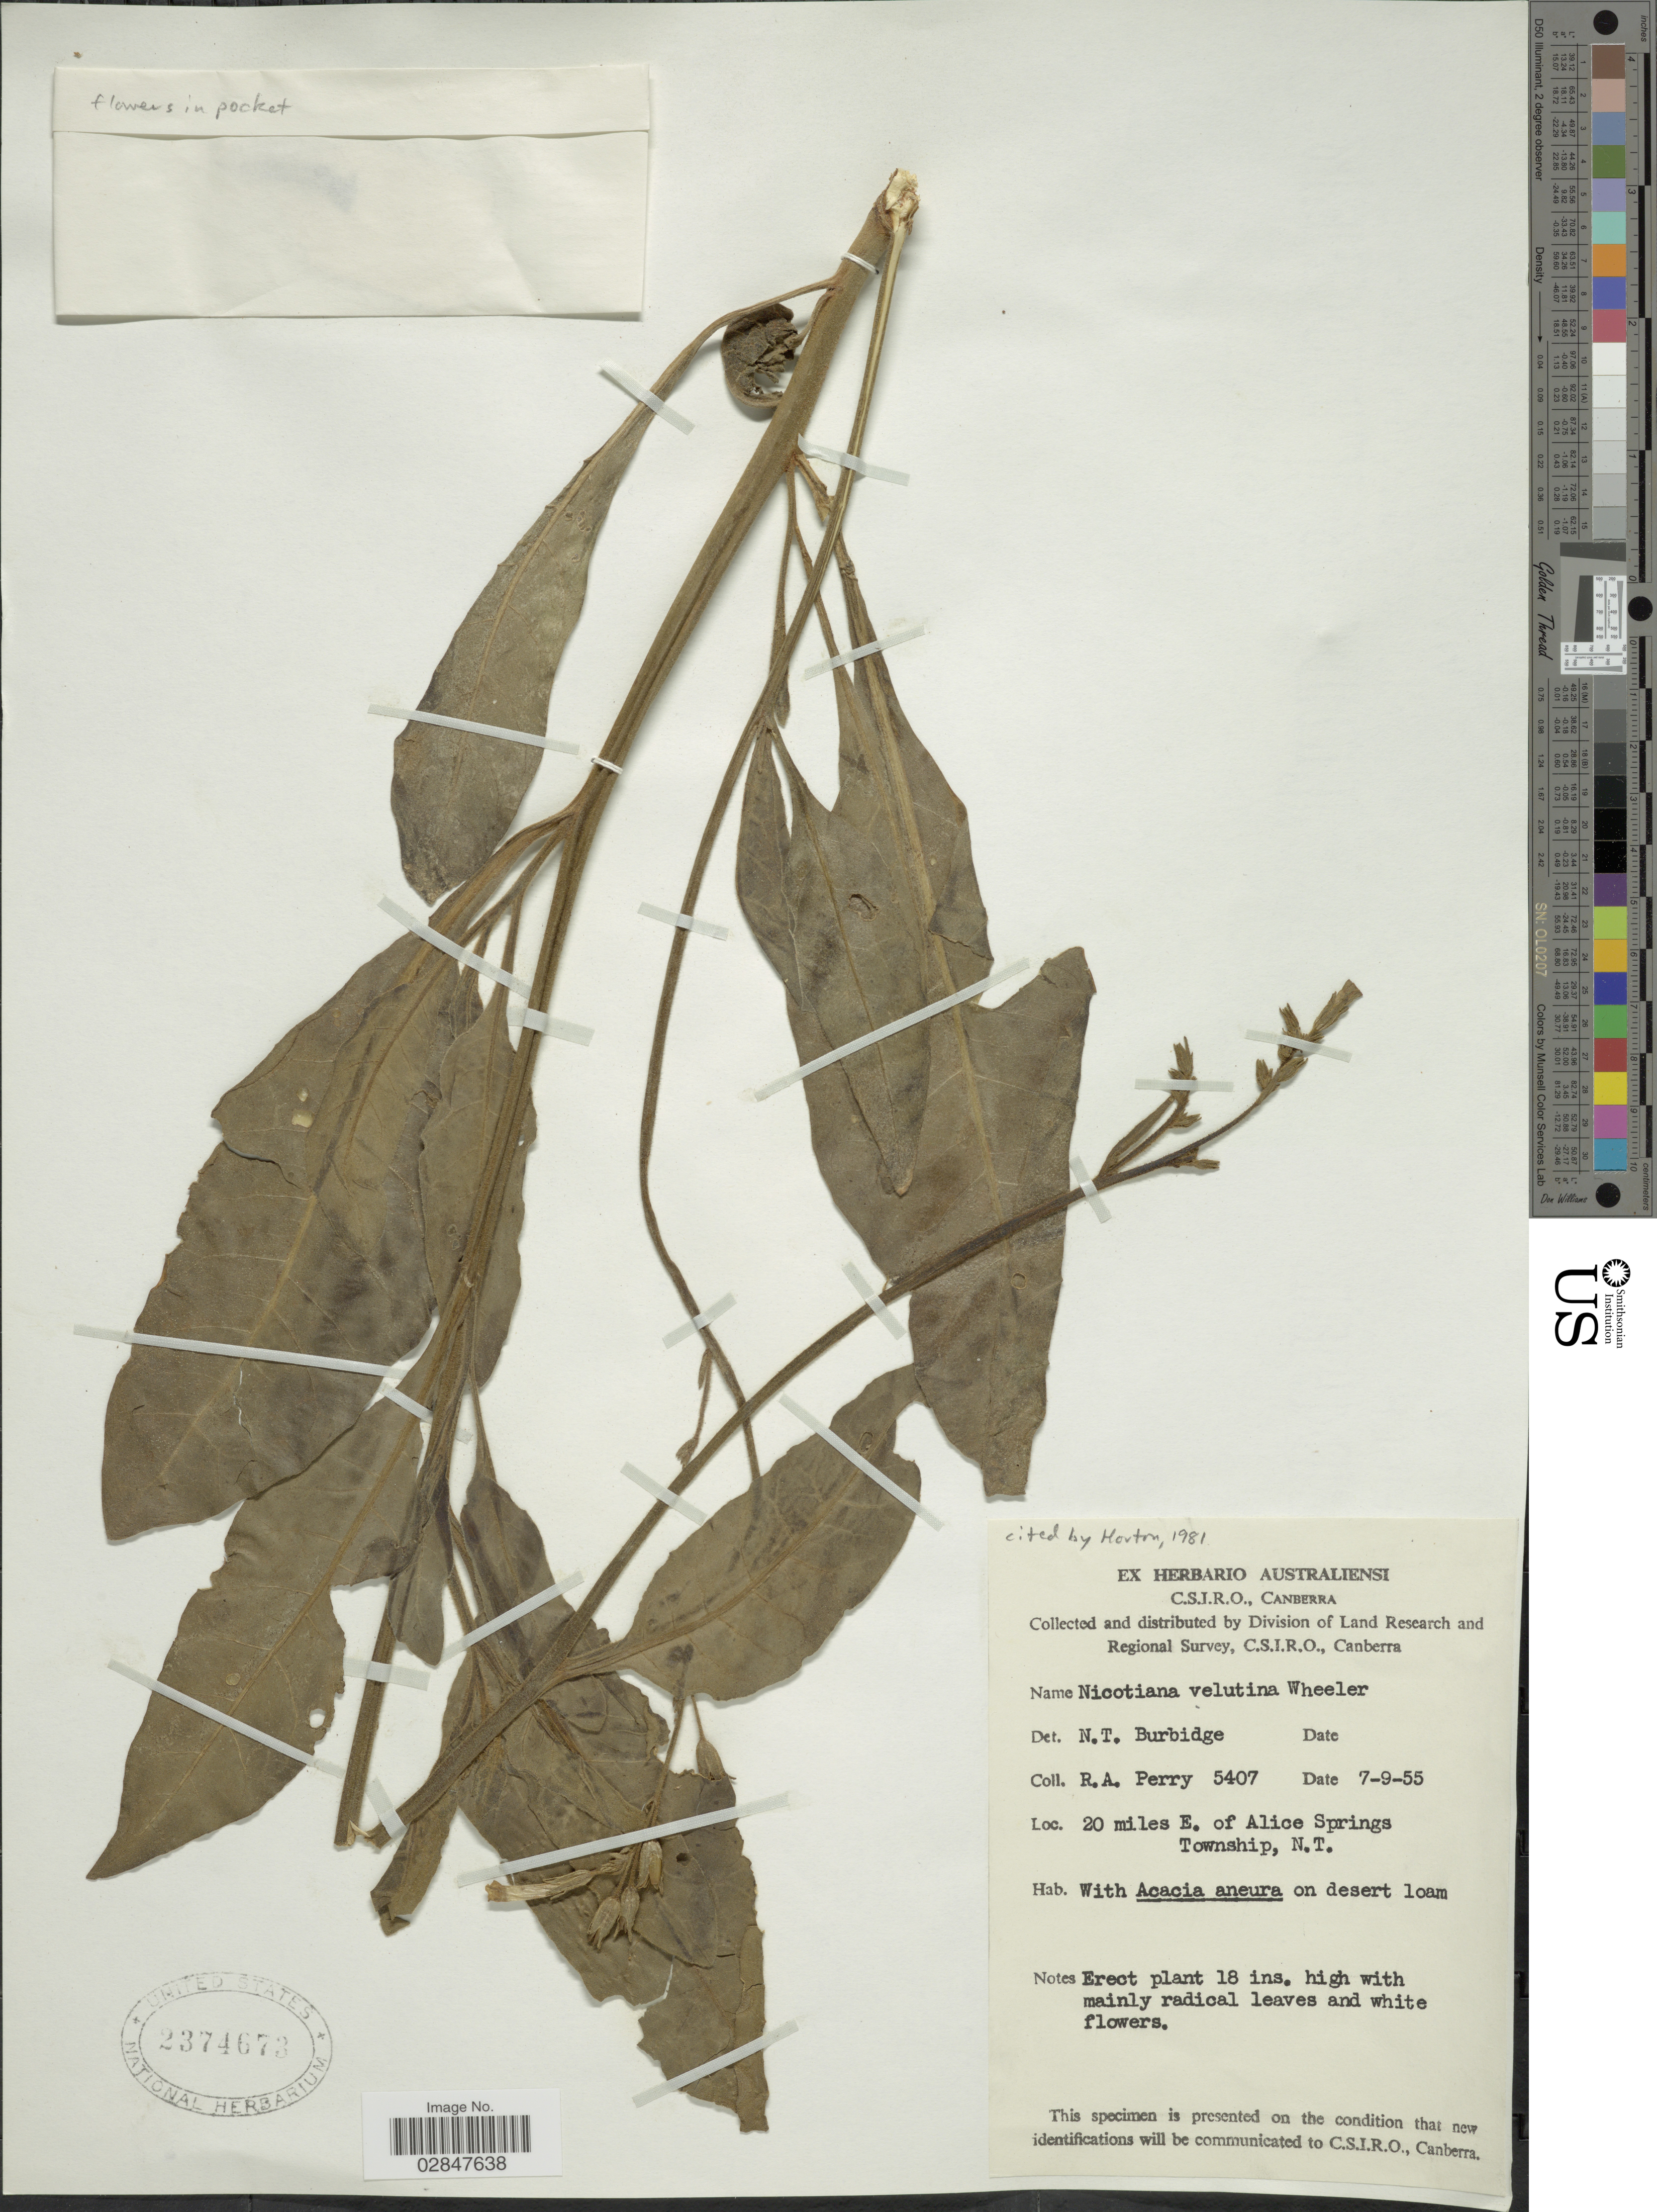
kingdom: Plantae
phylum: Tracheophyta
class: Magnoliopsida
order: Solanales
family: Solanaceae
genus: Nicotiana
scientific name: Nicotiana velutina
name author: H.-M. Wheeler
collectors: Perry, R. A.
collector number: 5407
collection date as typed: Transcribed d/m/y: 7/9/55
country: Australia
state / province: Northern Territory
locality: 20 miles E. of Alice Springs Township, N. T.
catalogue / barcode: US 2374673